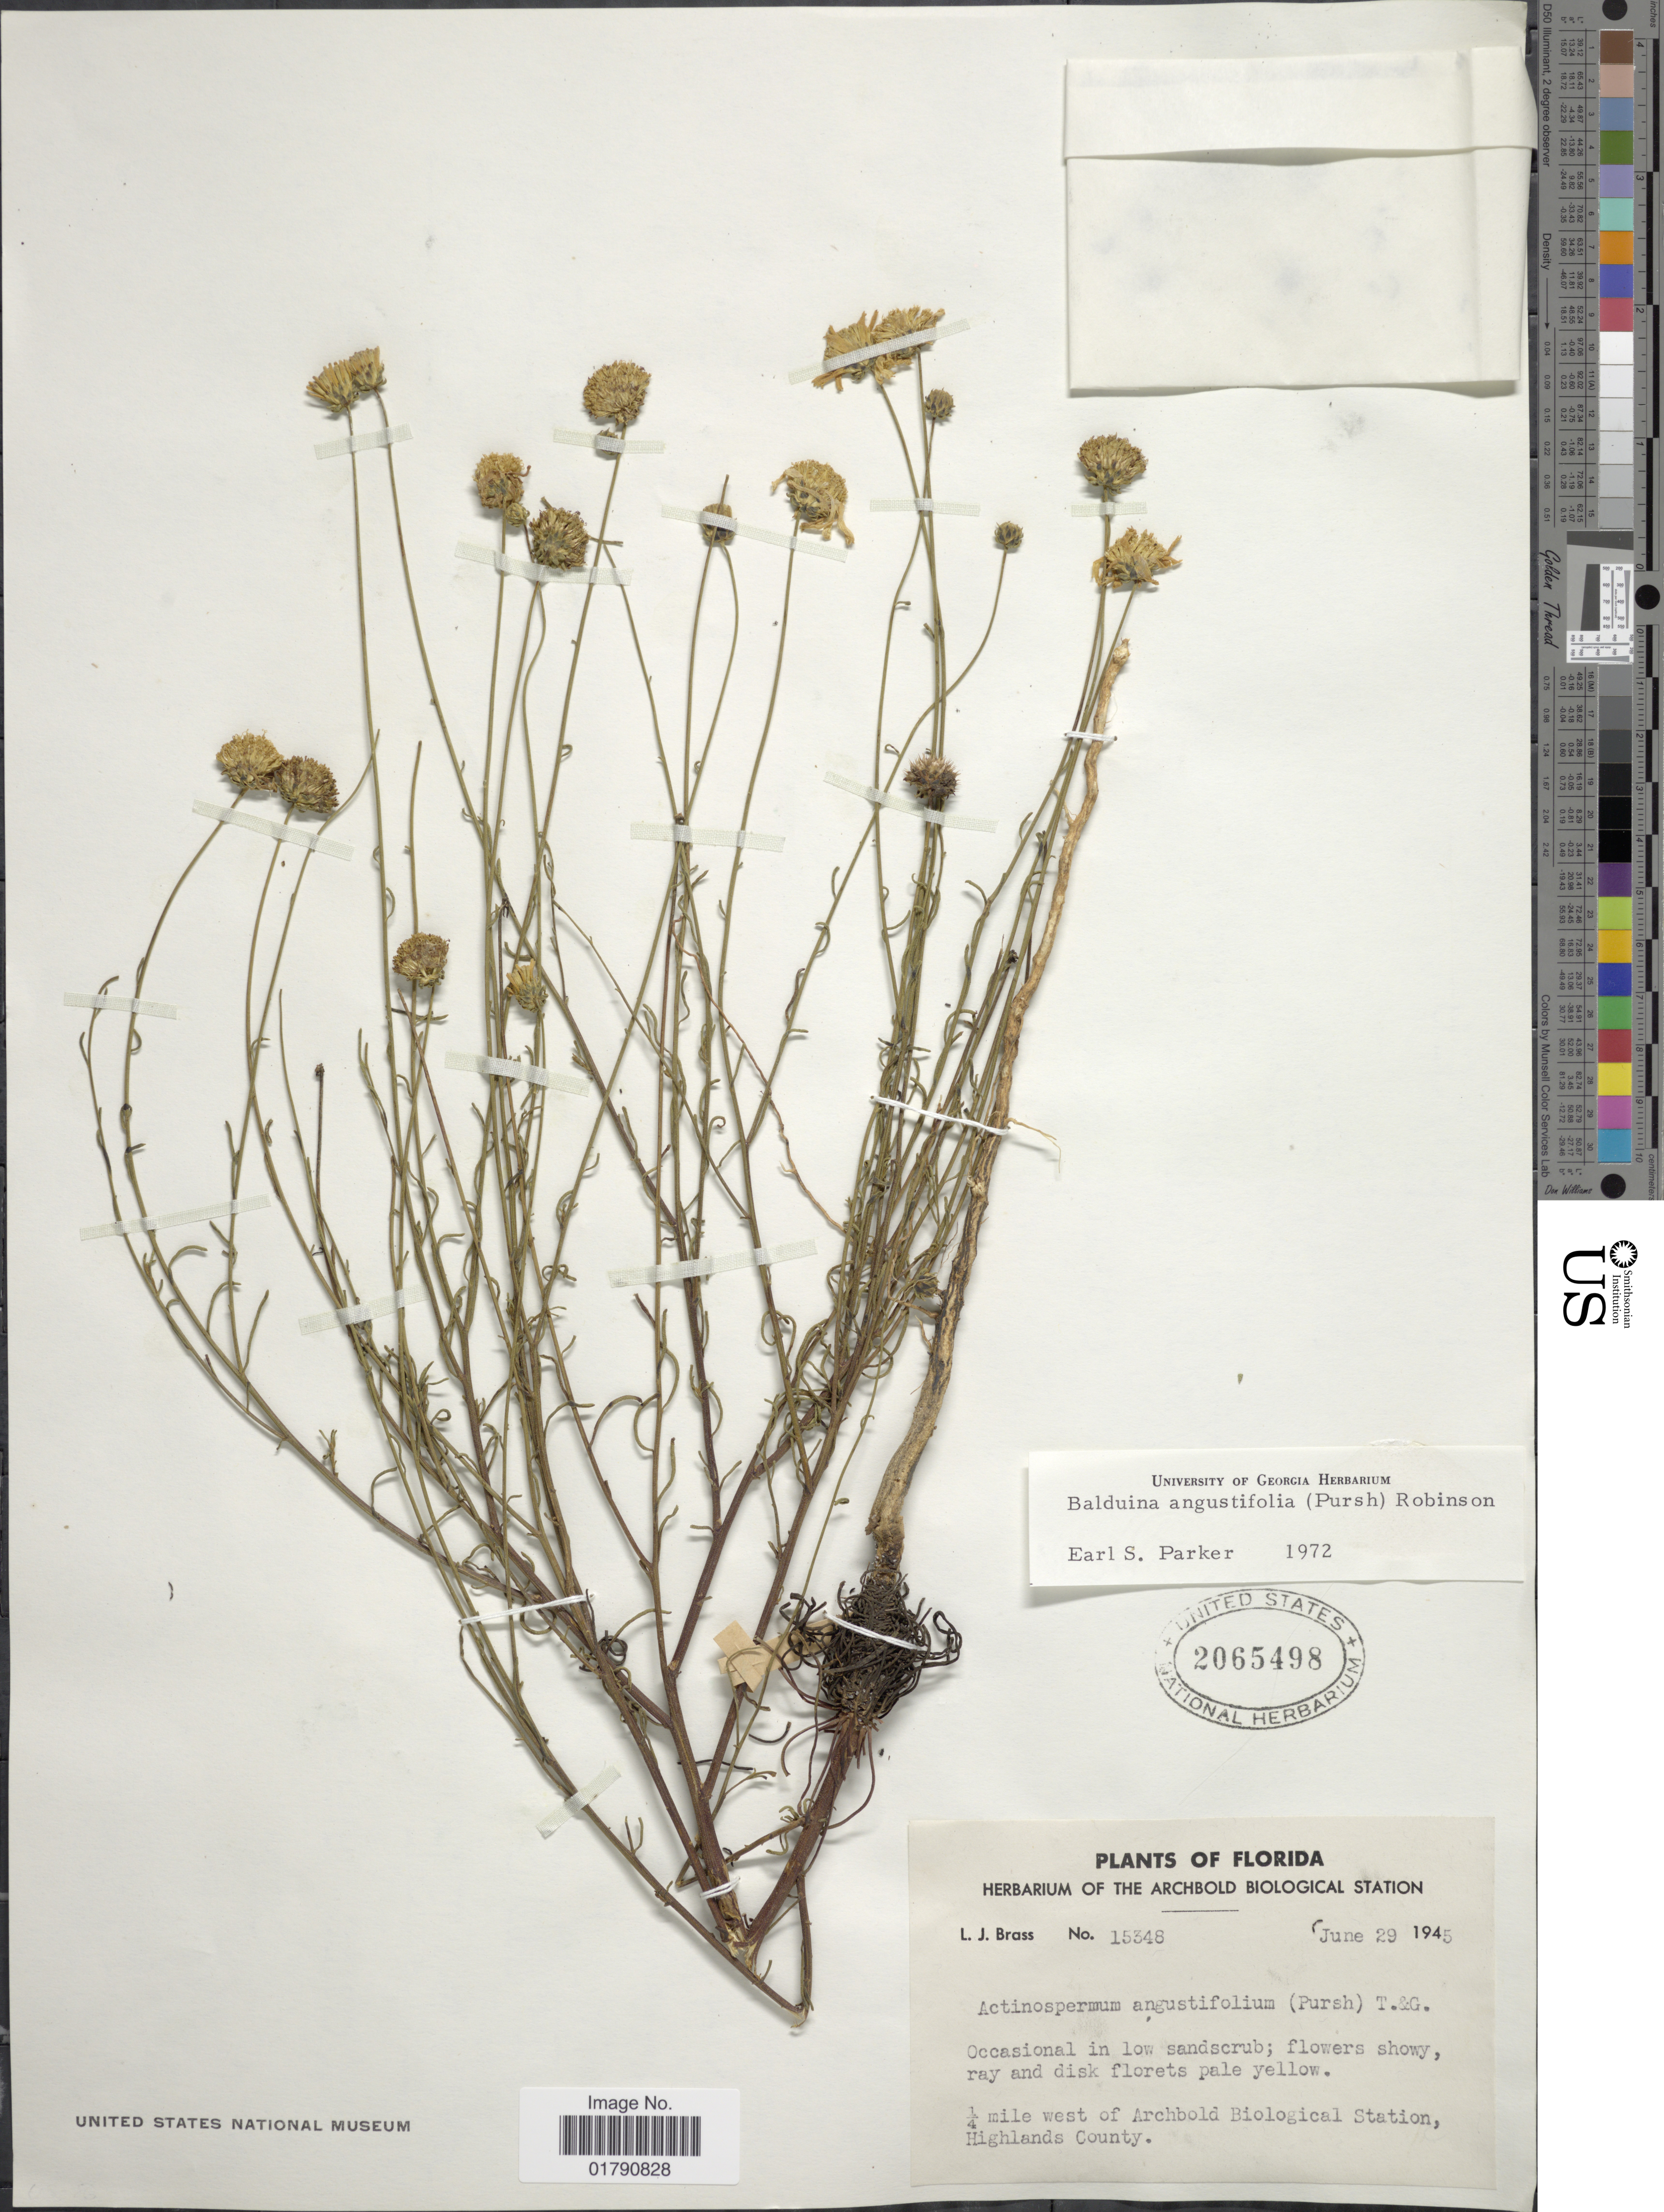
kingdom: Plantae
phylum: Tracheophyta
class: Magnoliopsida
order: Asterales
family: Asteraceae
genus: Balduina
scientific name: Balduina angustifolia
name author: (Pursh) B.L. Rob.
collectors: L. J. Brass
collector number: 15348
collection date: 1945-06-29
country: United States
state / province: Florida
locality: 1/4 mile west of Archbold Biological Station, Highlands County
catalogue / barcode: US 2065498